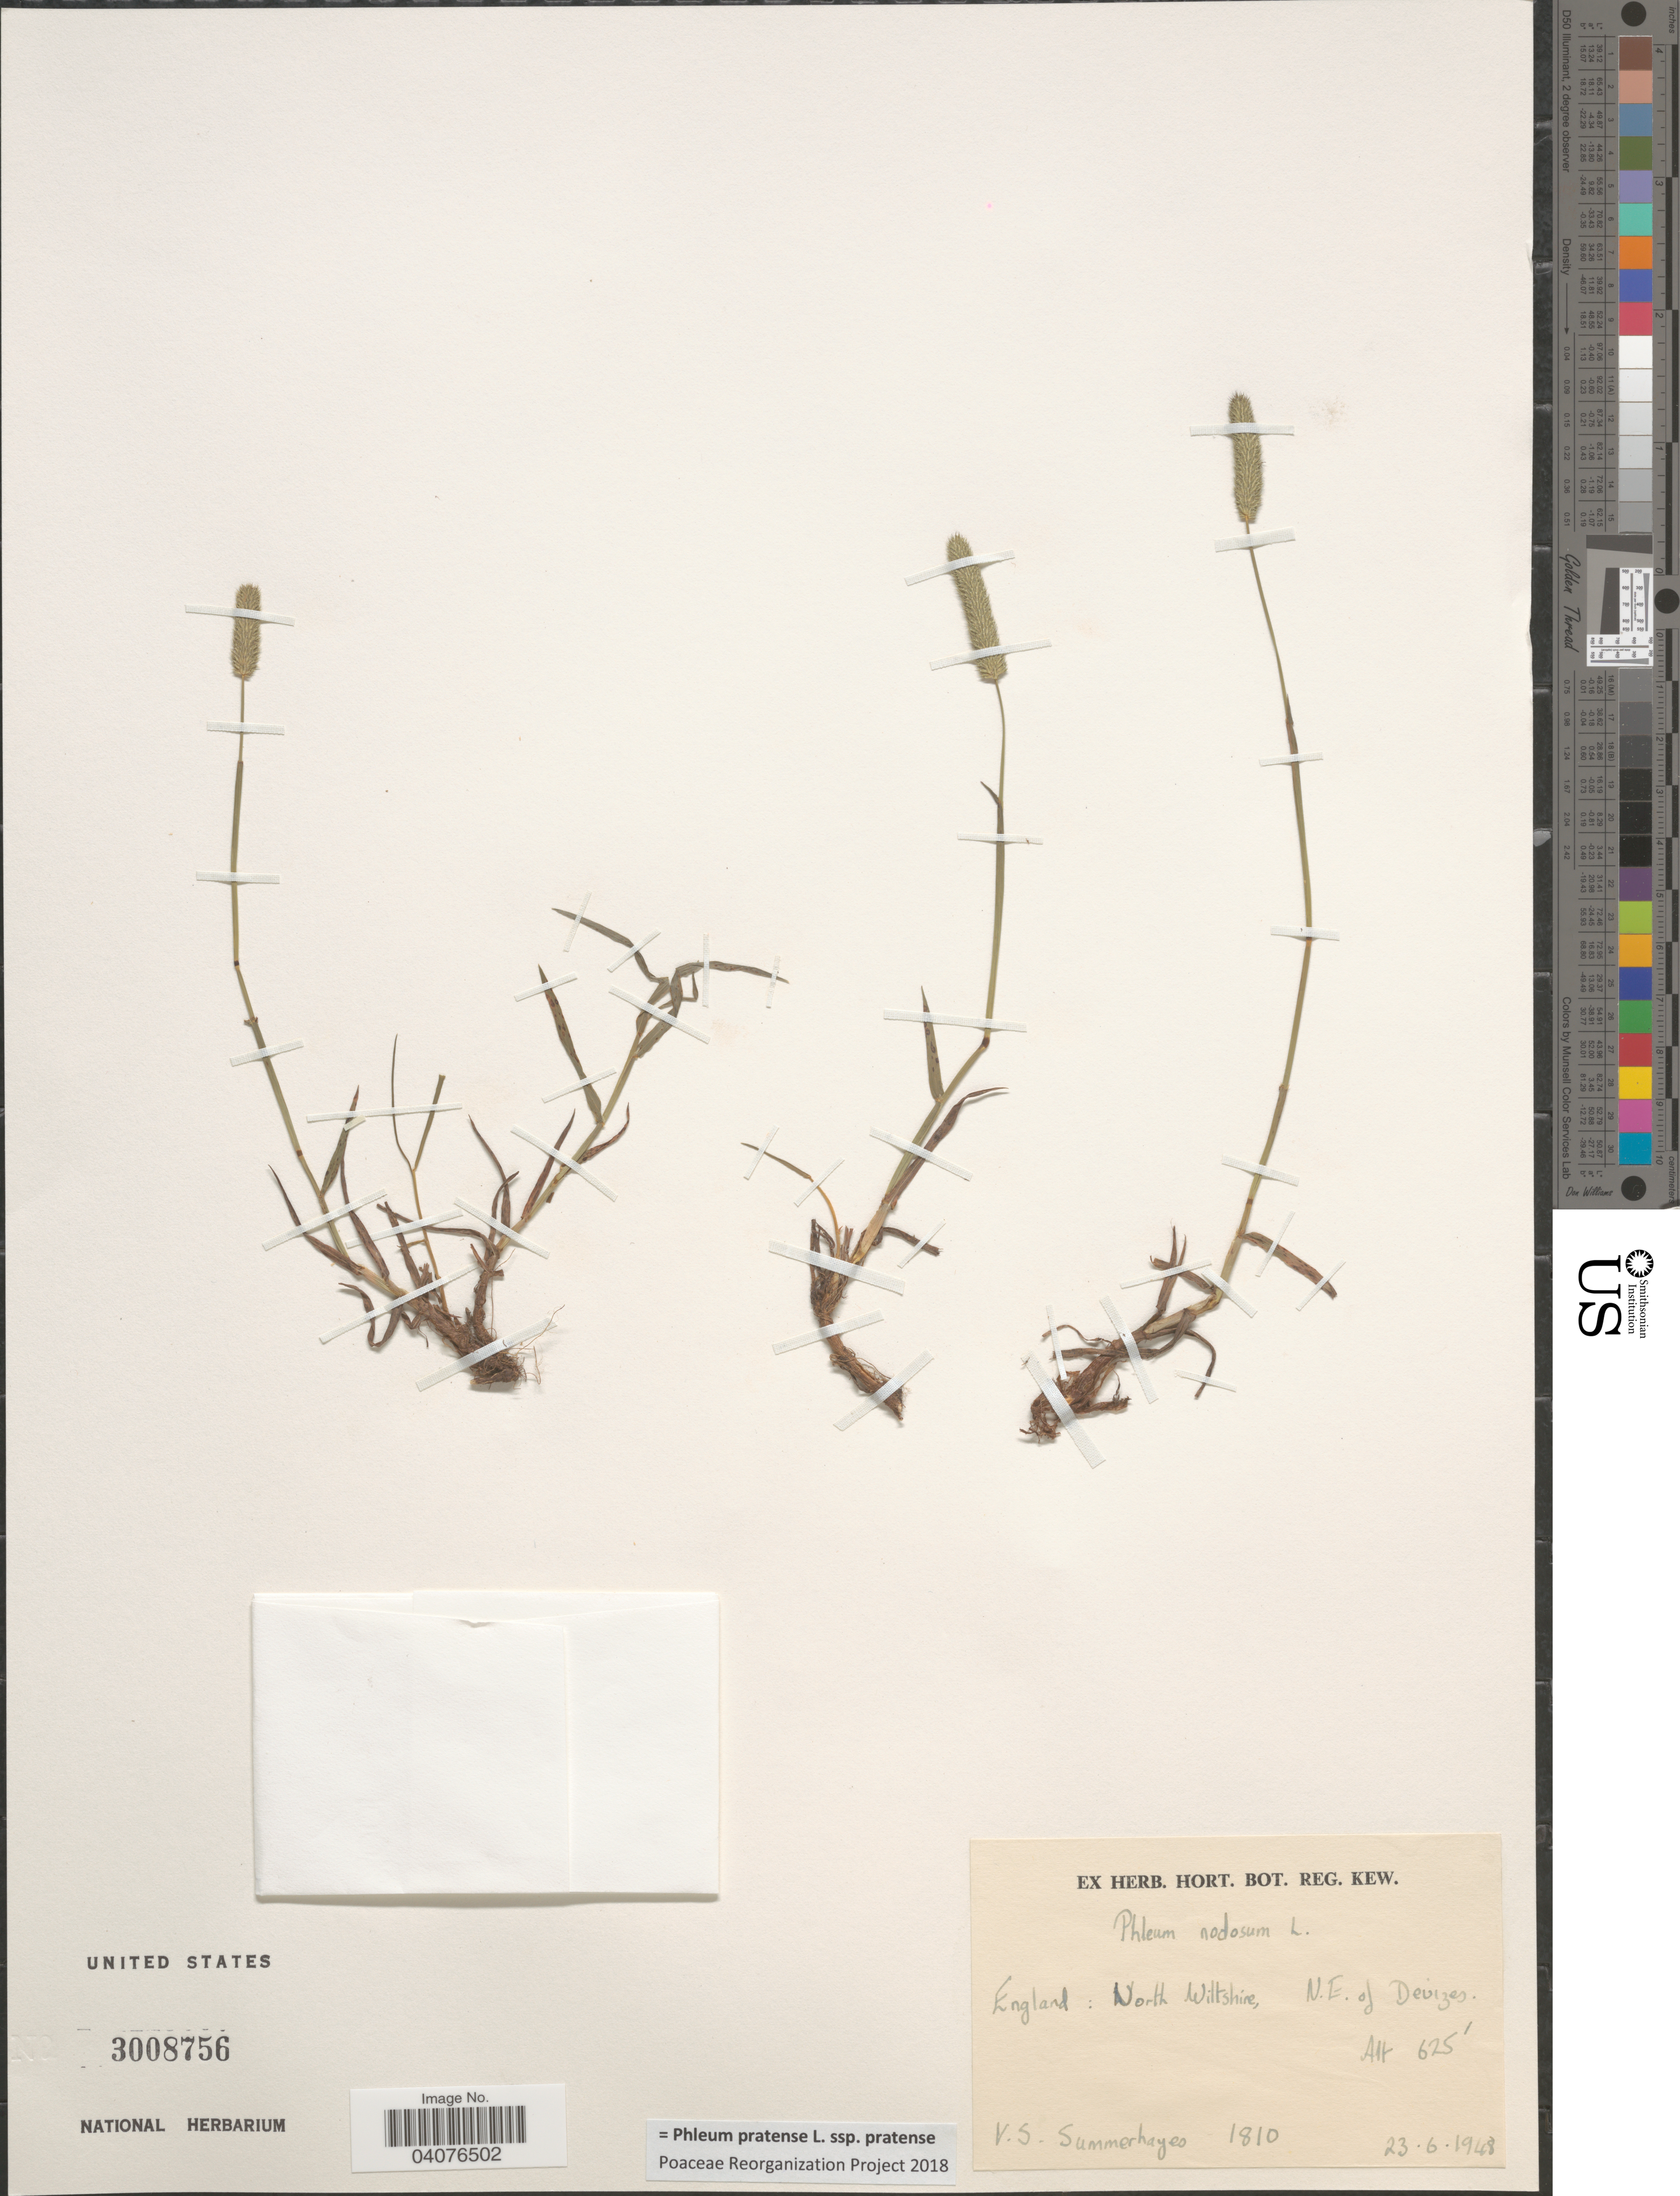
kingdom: Plantae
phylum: Tracheophyta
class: Liliopsida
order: Poales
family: Poaceae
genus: Phleum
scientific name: Phleum pratense subsp. pratense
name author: L.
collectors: V. S. Summerhayes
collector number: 1810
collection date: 1948-06-23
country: United Kingdom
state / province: England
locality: North Wiltshire, N. E. of Devizes.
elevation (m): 190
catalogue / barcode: US 3008756